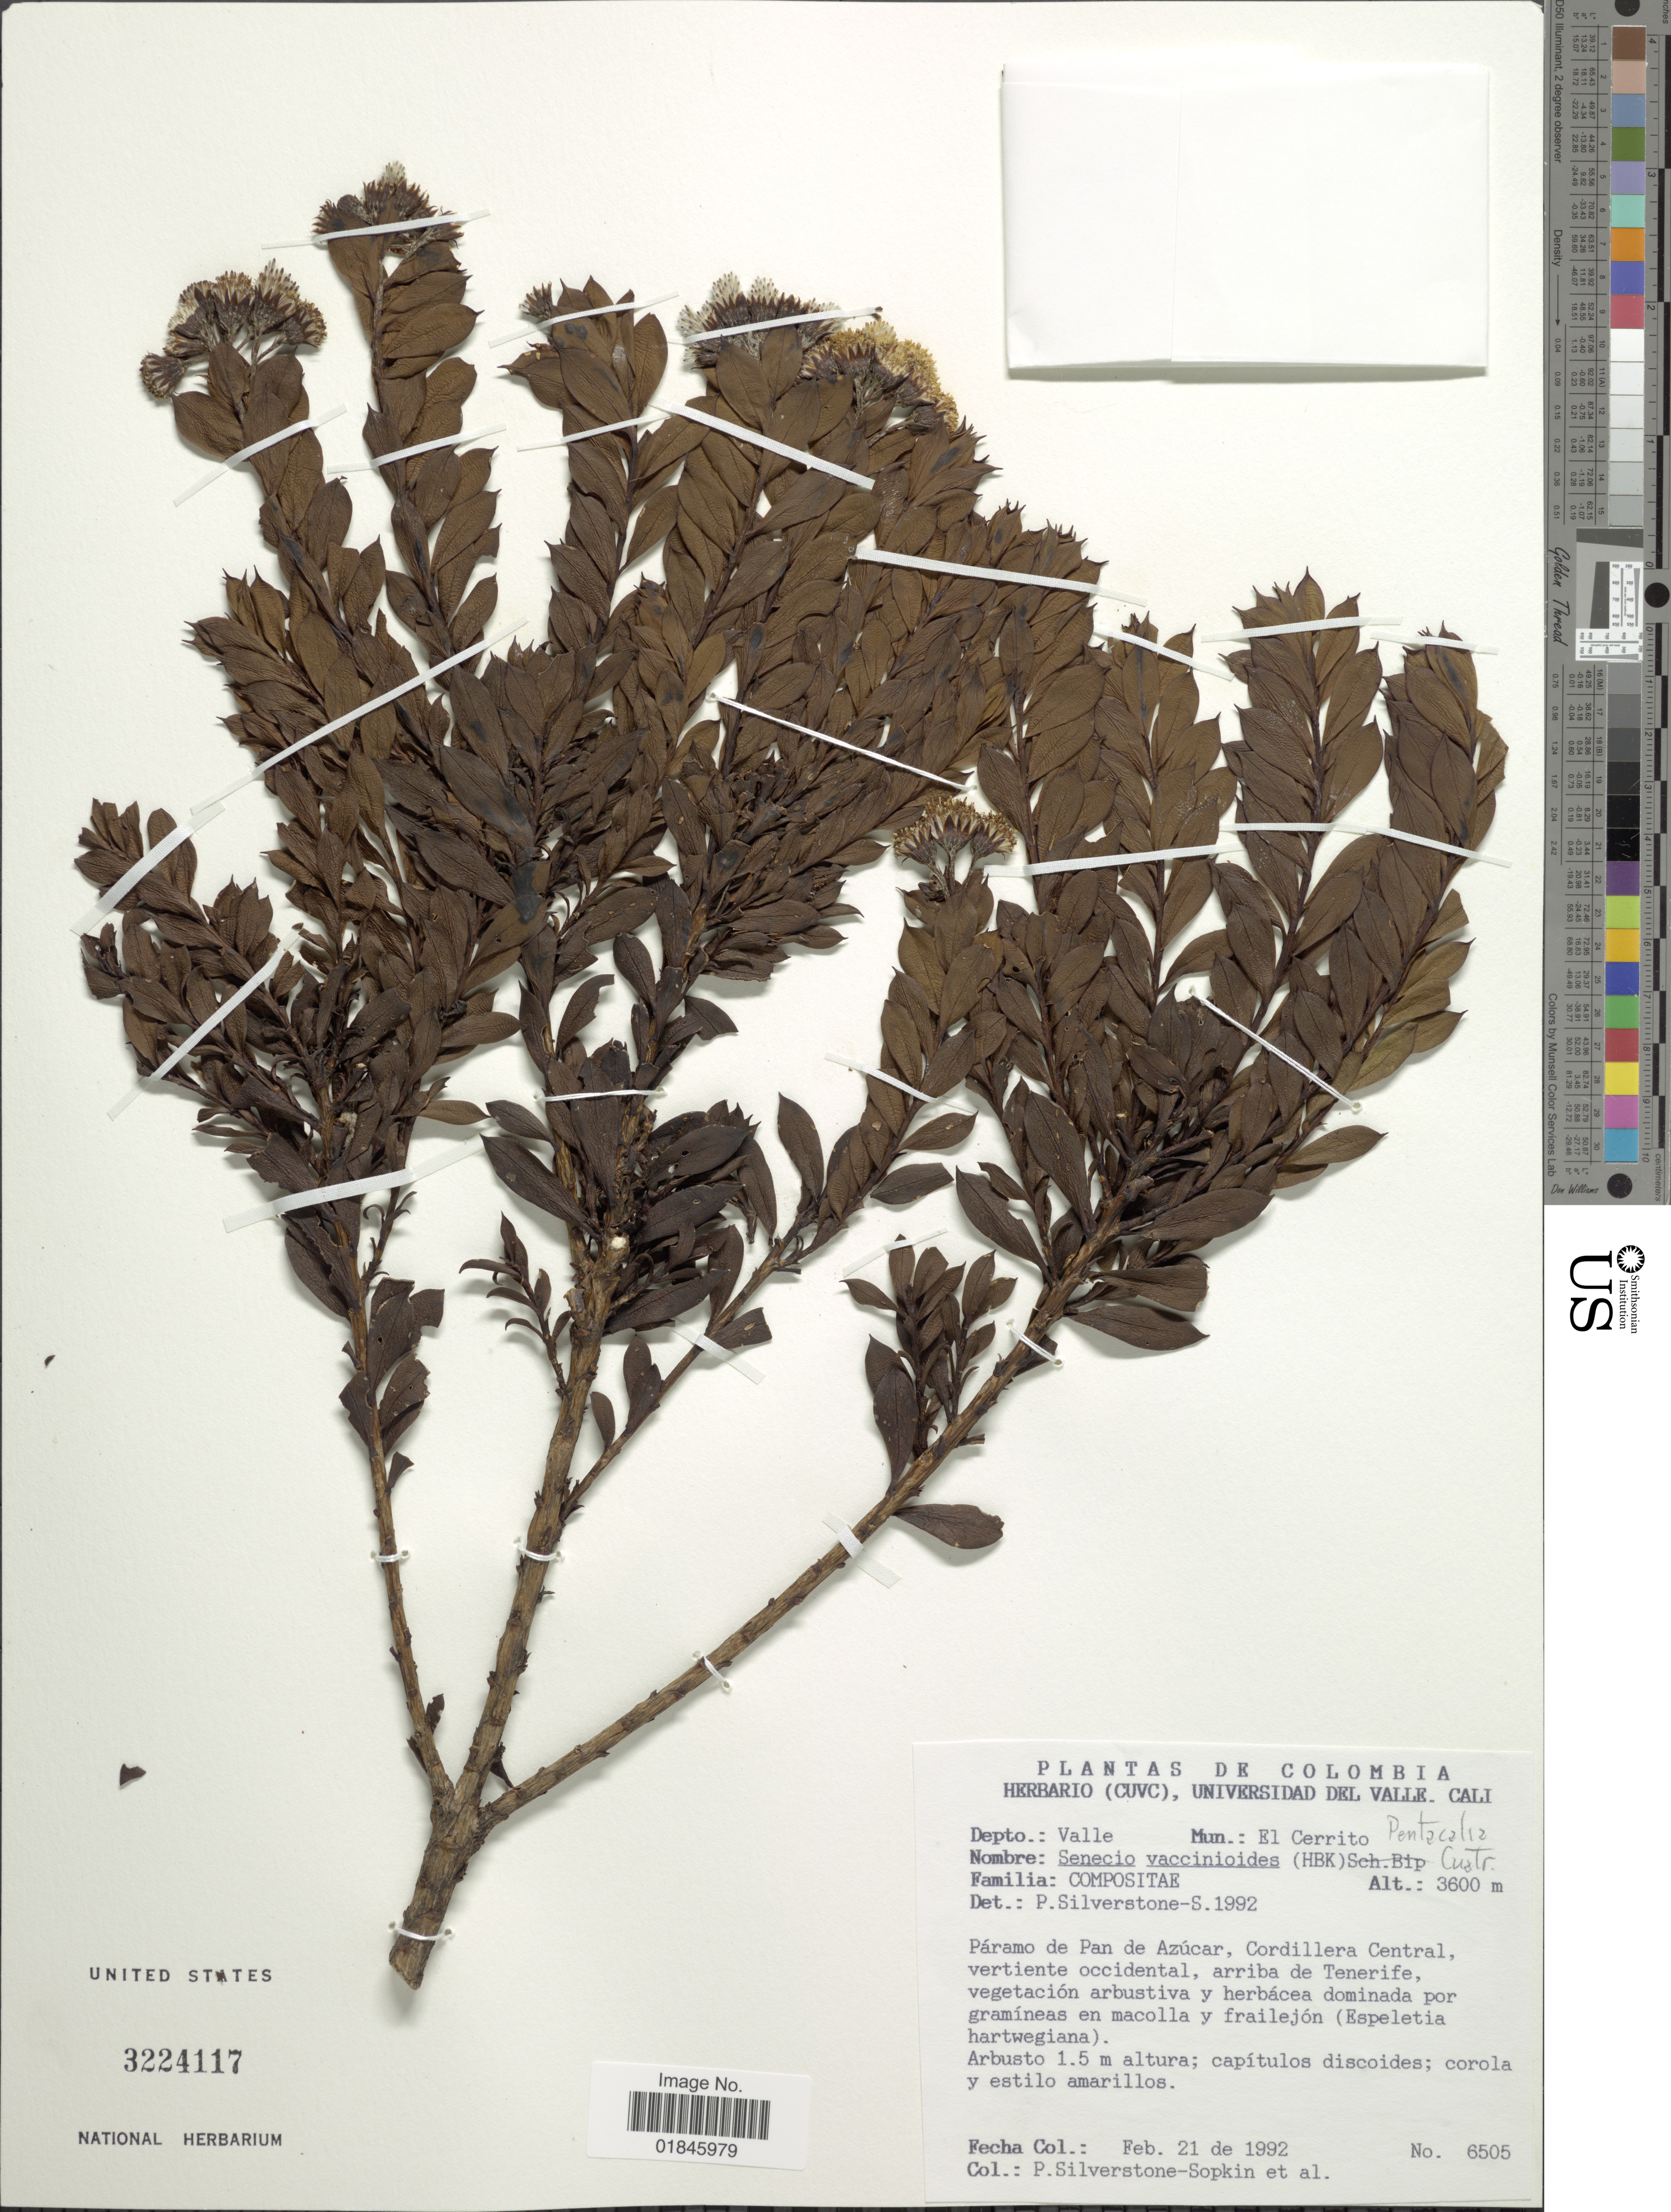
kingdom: Plantae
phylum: Tracheophyta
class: Magnoliopsida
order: Asterales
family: Asteraceae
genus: Pentacalia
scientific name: Pentacalia vaccinioides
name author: (Kunth) Cuatrec.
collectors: P. A. Silverstone-Sopkin & et al.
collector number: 6505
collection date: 1992-02-21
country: Colombia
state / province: Valle del Cauca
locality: Depto.: Valle. Mun.: El Cerrito. Páramo de Pan de Azúcar, Cordillera Central, vertiente occidental, arriba de Tenerife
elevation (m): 3600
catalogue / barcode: US 3224117